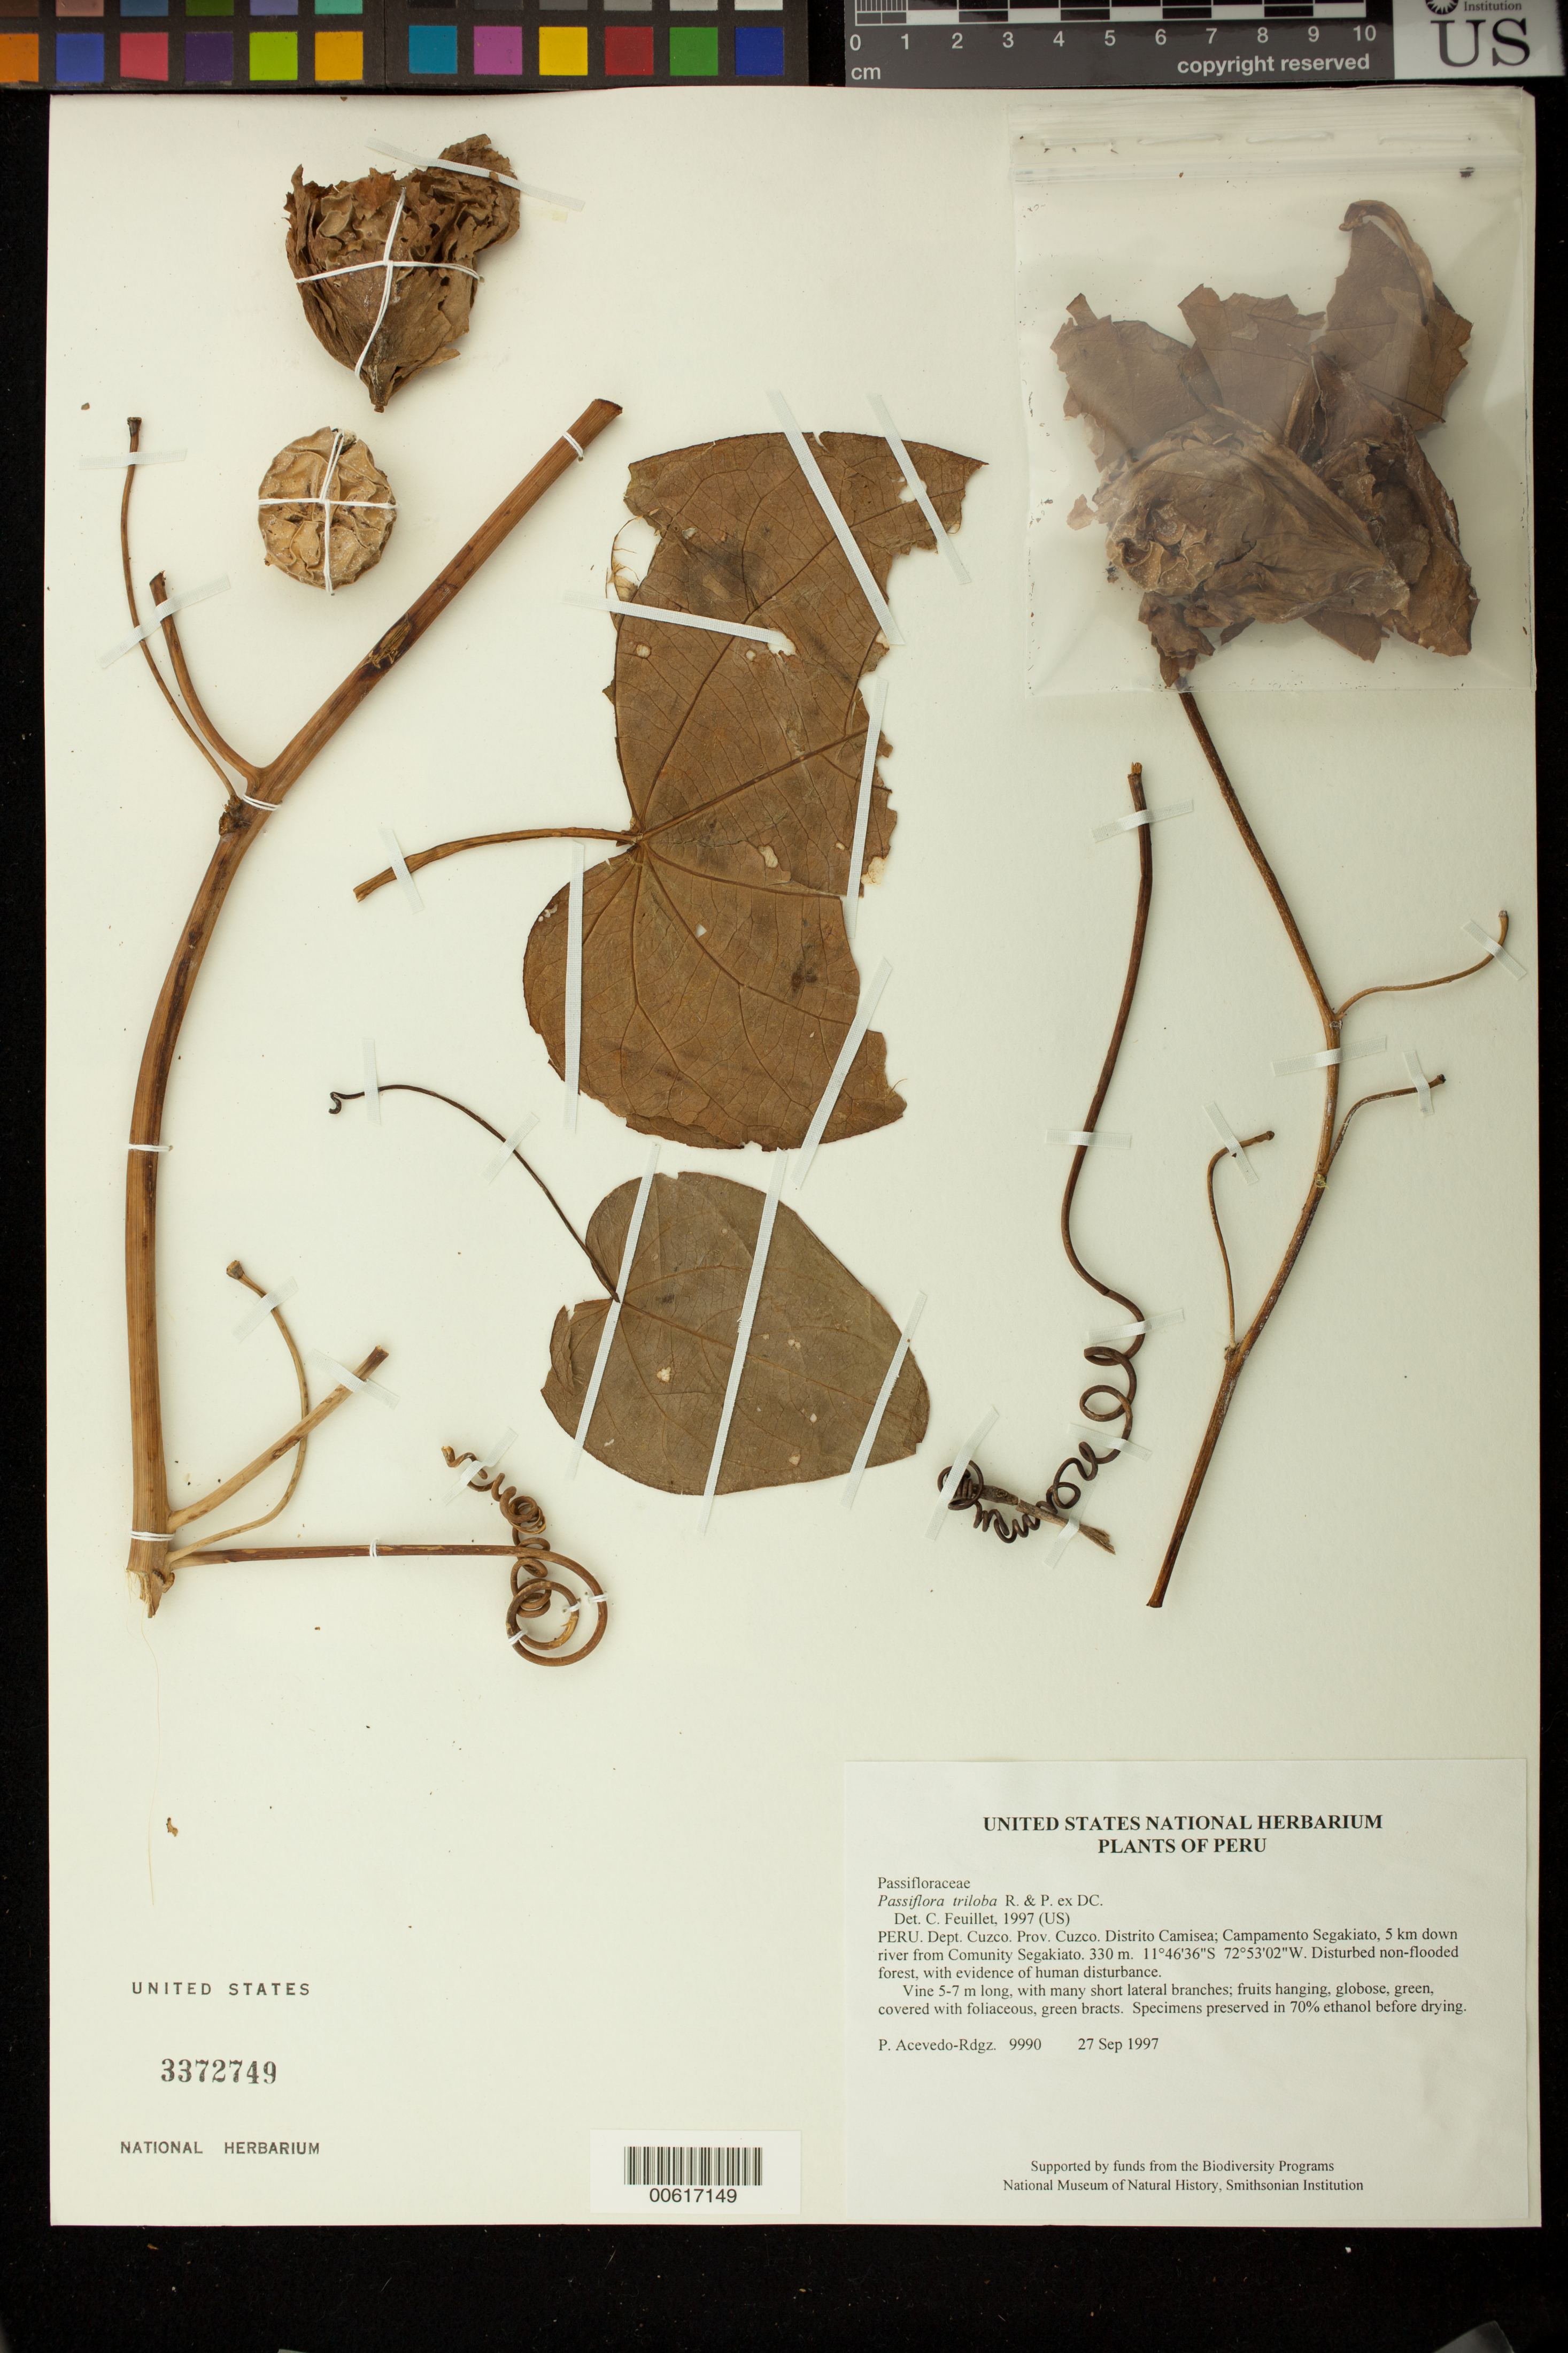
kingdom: Plantae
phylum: Tracheophyta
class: Magnoliopsida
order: Malpighiales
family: Passifloraceae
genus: Passiflora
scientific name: Passiflora triloba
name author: Ruiz & Pav. ex DC.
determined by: Feuillet, C.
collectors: P. Acevedo-Rodr.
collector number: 9990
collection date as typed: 27 Sep 1997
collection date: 1997-09-27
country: Peru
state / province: Cusco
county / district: Cusco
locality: Distrito Camisea; Campamento Segakiato, 5 km down river from Comunity Segakiato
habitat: Disturbed non-flooded forest, with evidence of human disturbance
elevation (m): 330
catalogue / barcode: US 3372749